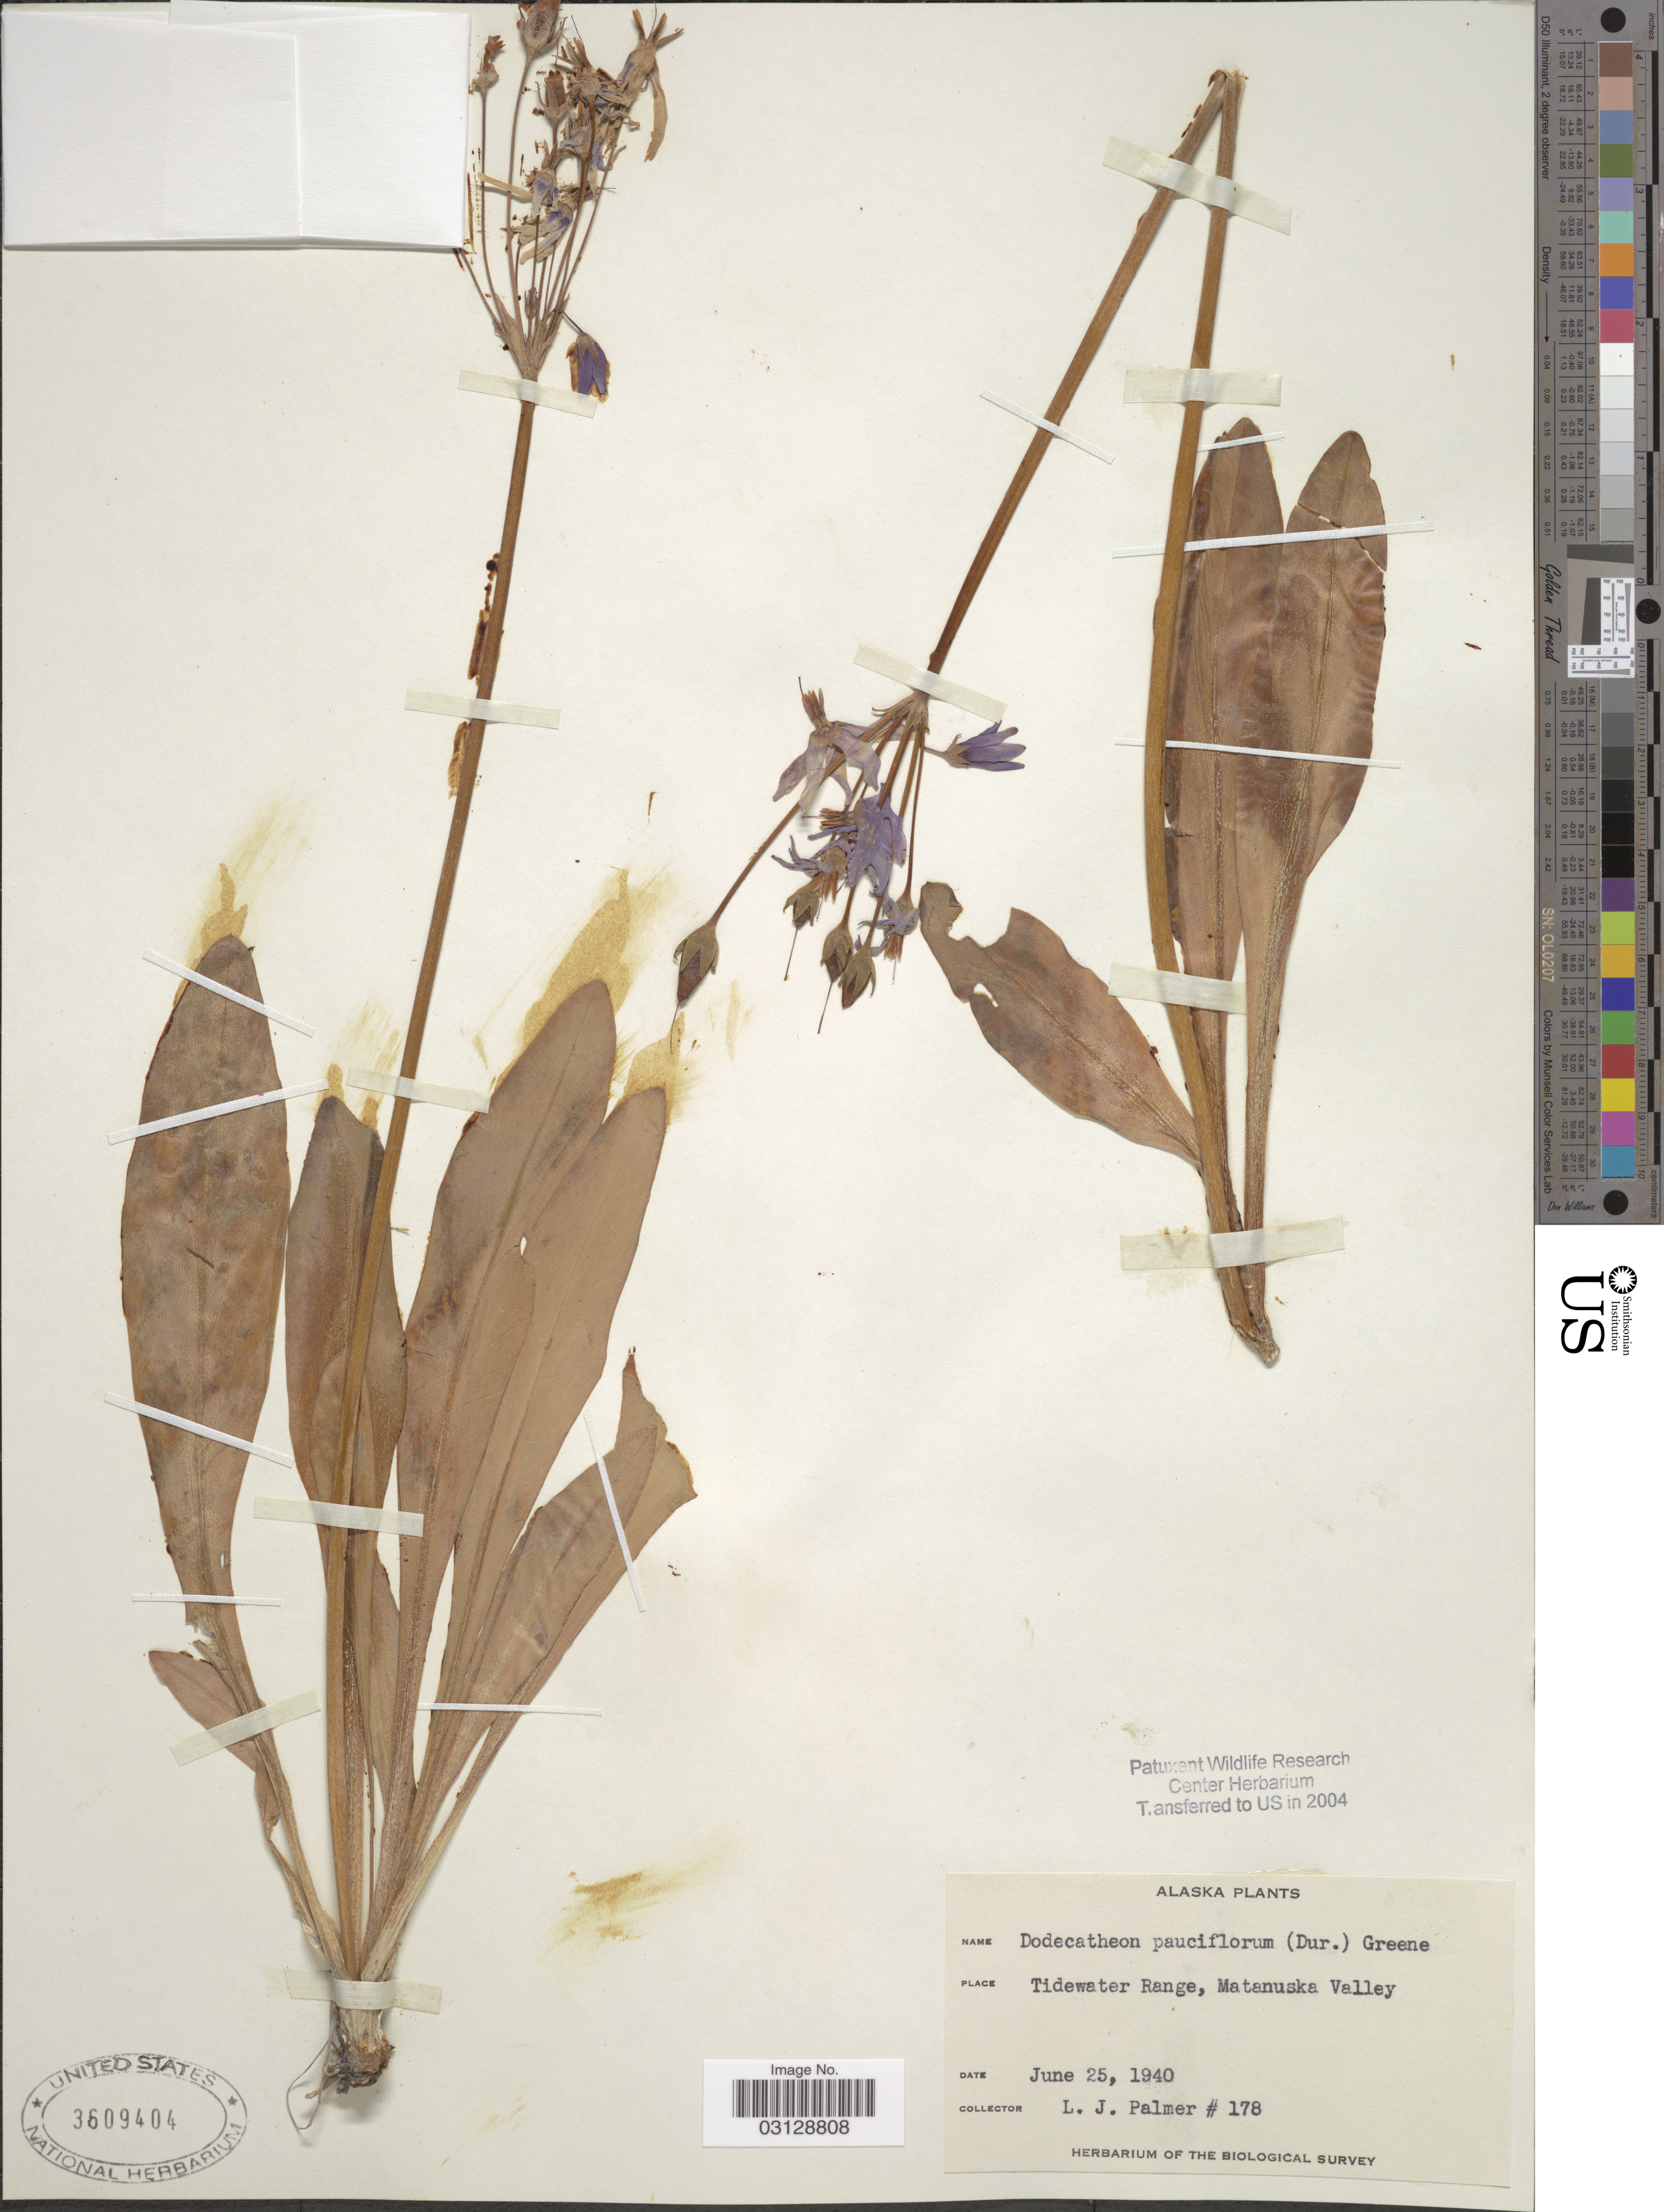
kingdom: Plantae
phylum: Tracheophyta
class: Magnoliopsida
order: Ericales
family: Primulaceae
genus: Dodecatheon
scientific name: Dodecatheon pauciflorum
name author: (Durand) Greene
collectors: L. J. Palmer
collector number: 178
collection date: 1940-06-25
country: United States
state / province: Alaska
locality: Tidewater Range, Matanuska Valley.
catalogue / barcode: US 3609404